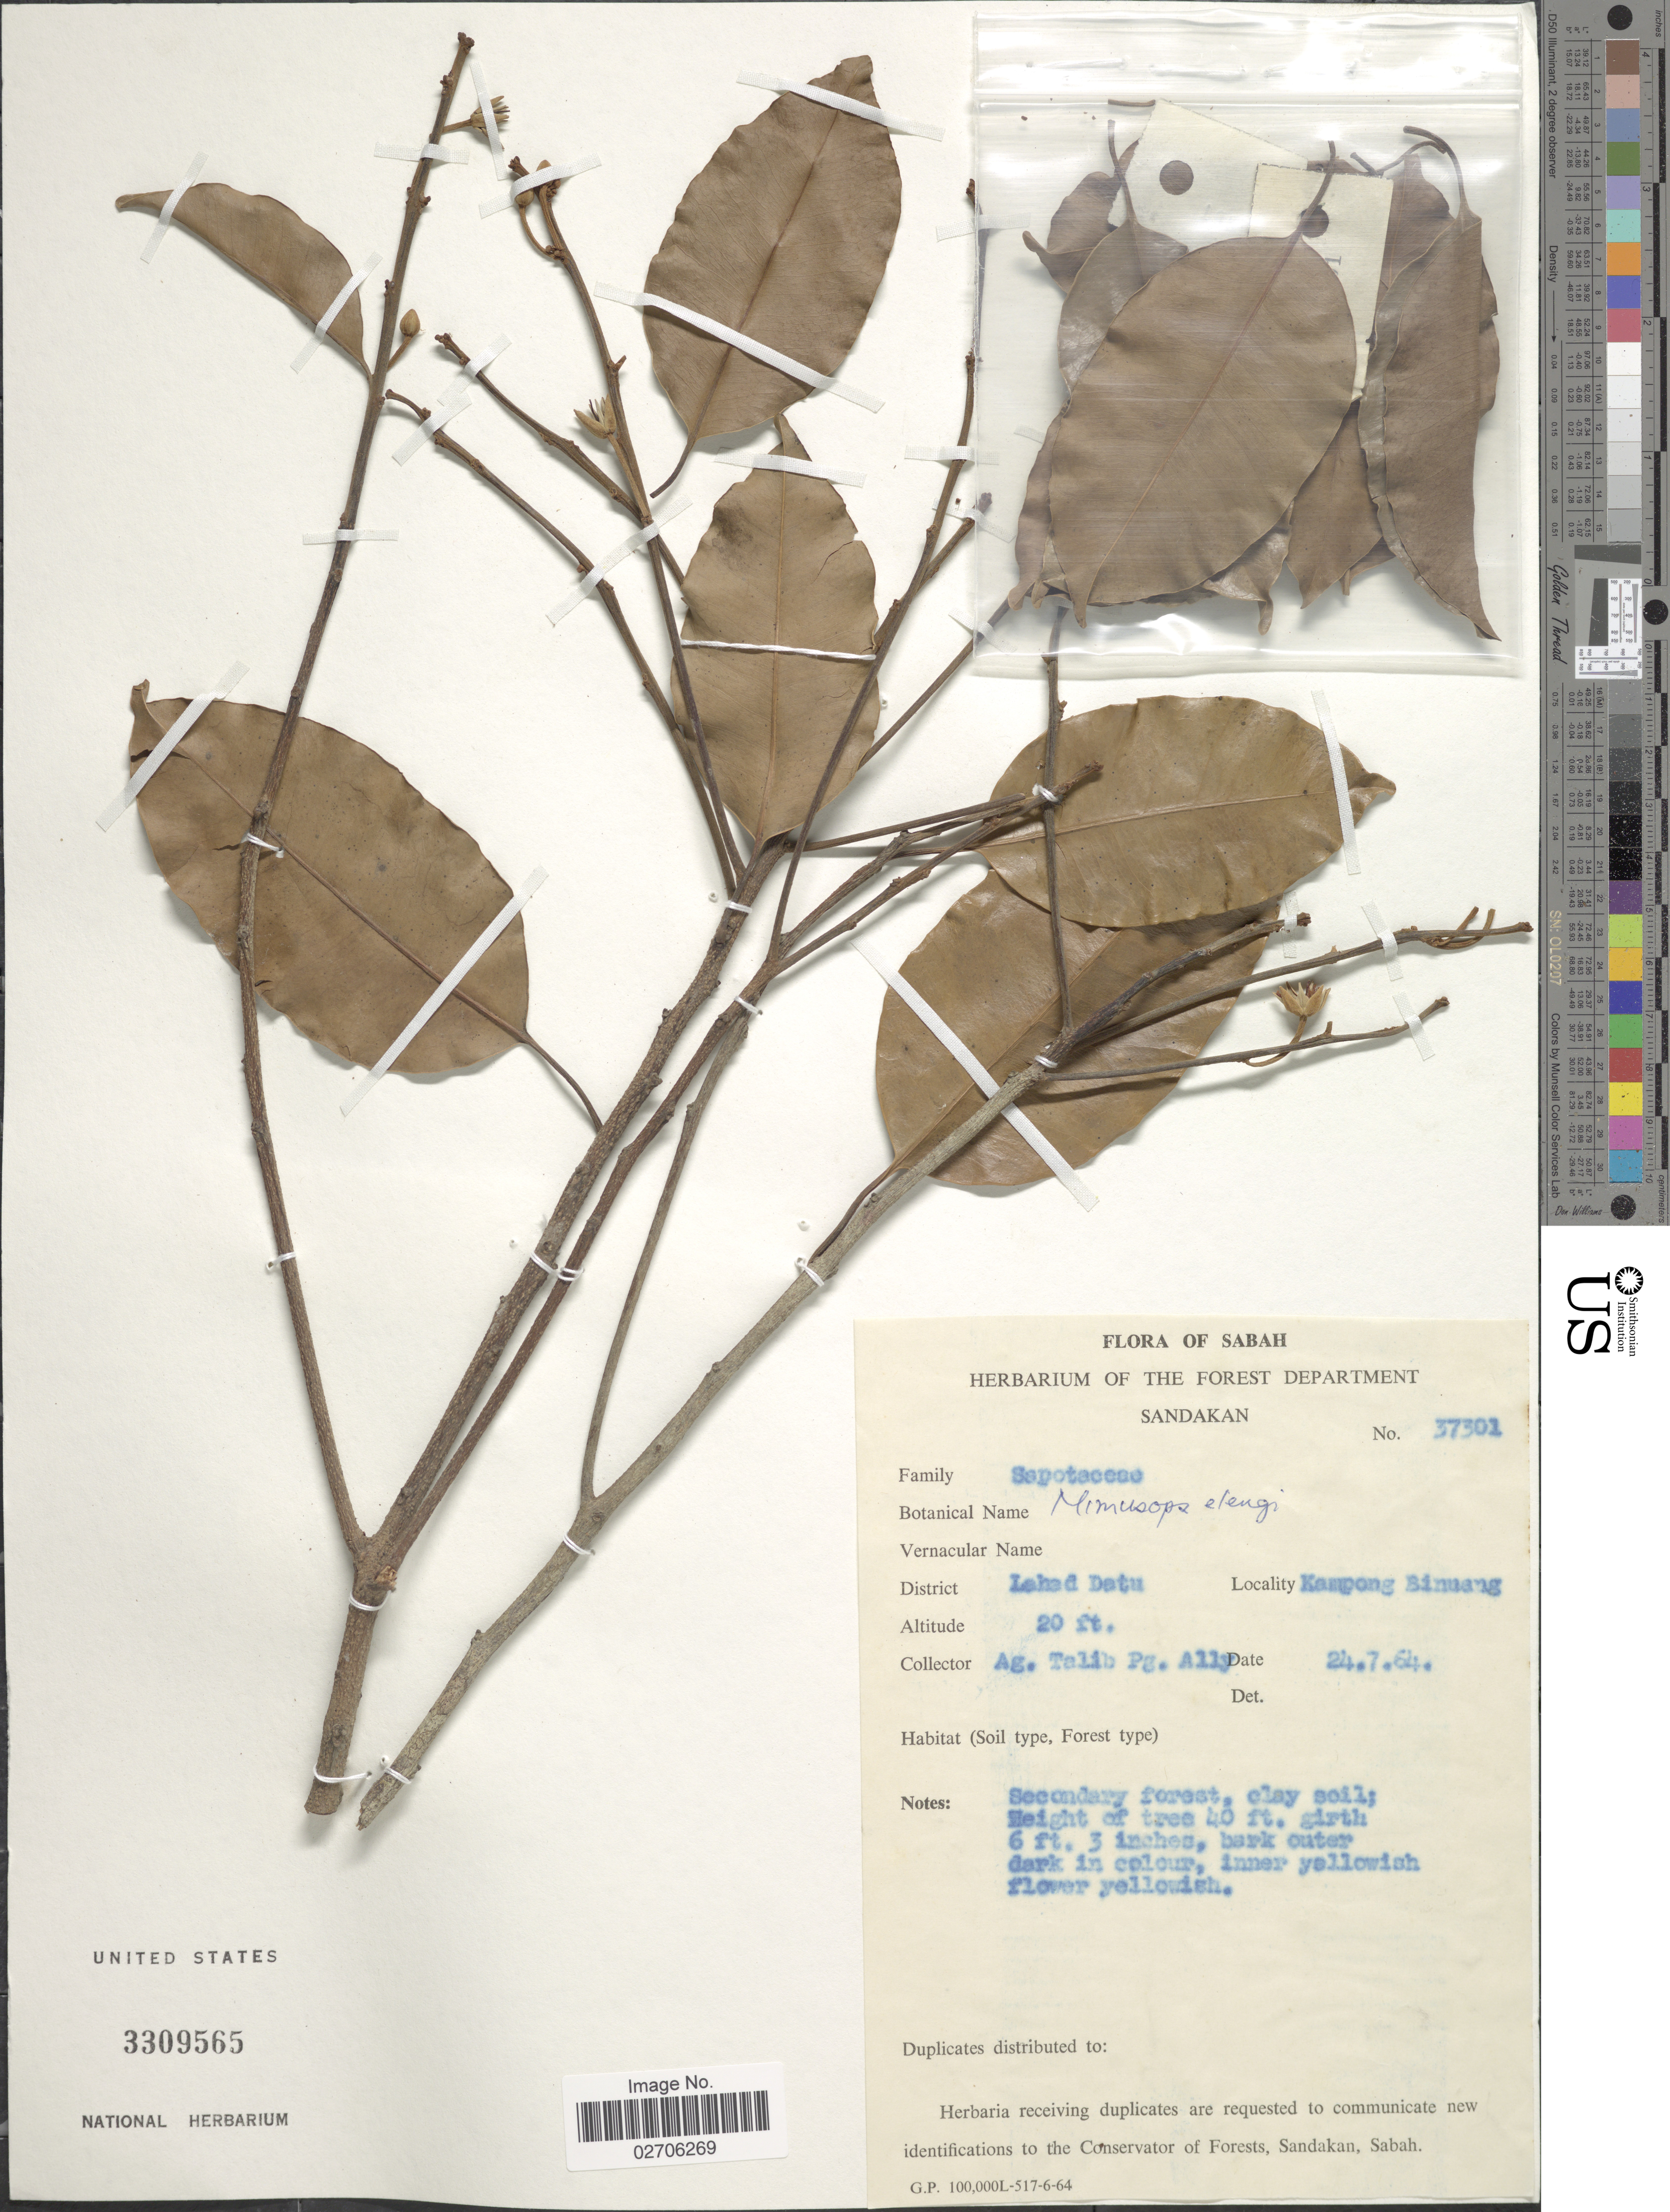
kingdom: Plantae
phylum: Tracheophyta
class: Magnoliopsida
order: Ericales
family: Sapotaceae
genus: Mimusops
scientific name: Mimusops djave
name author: Engl.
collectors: Ag. Talib Pg. Ally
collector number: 37301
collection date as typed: Transcribed d/m/y: 24/7/64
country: Malaysia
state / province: Sabah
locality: District: Lahad Datu. Kampong Binuang.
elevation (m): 6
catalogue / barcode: US 3309565